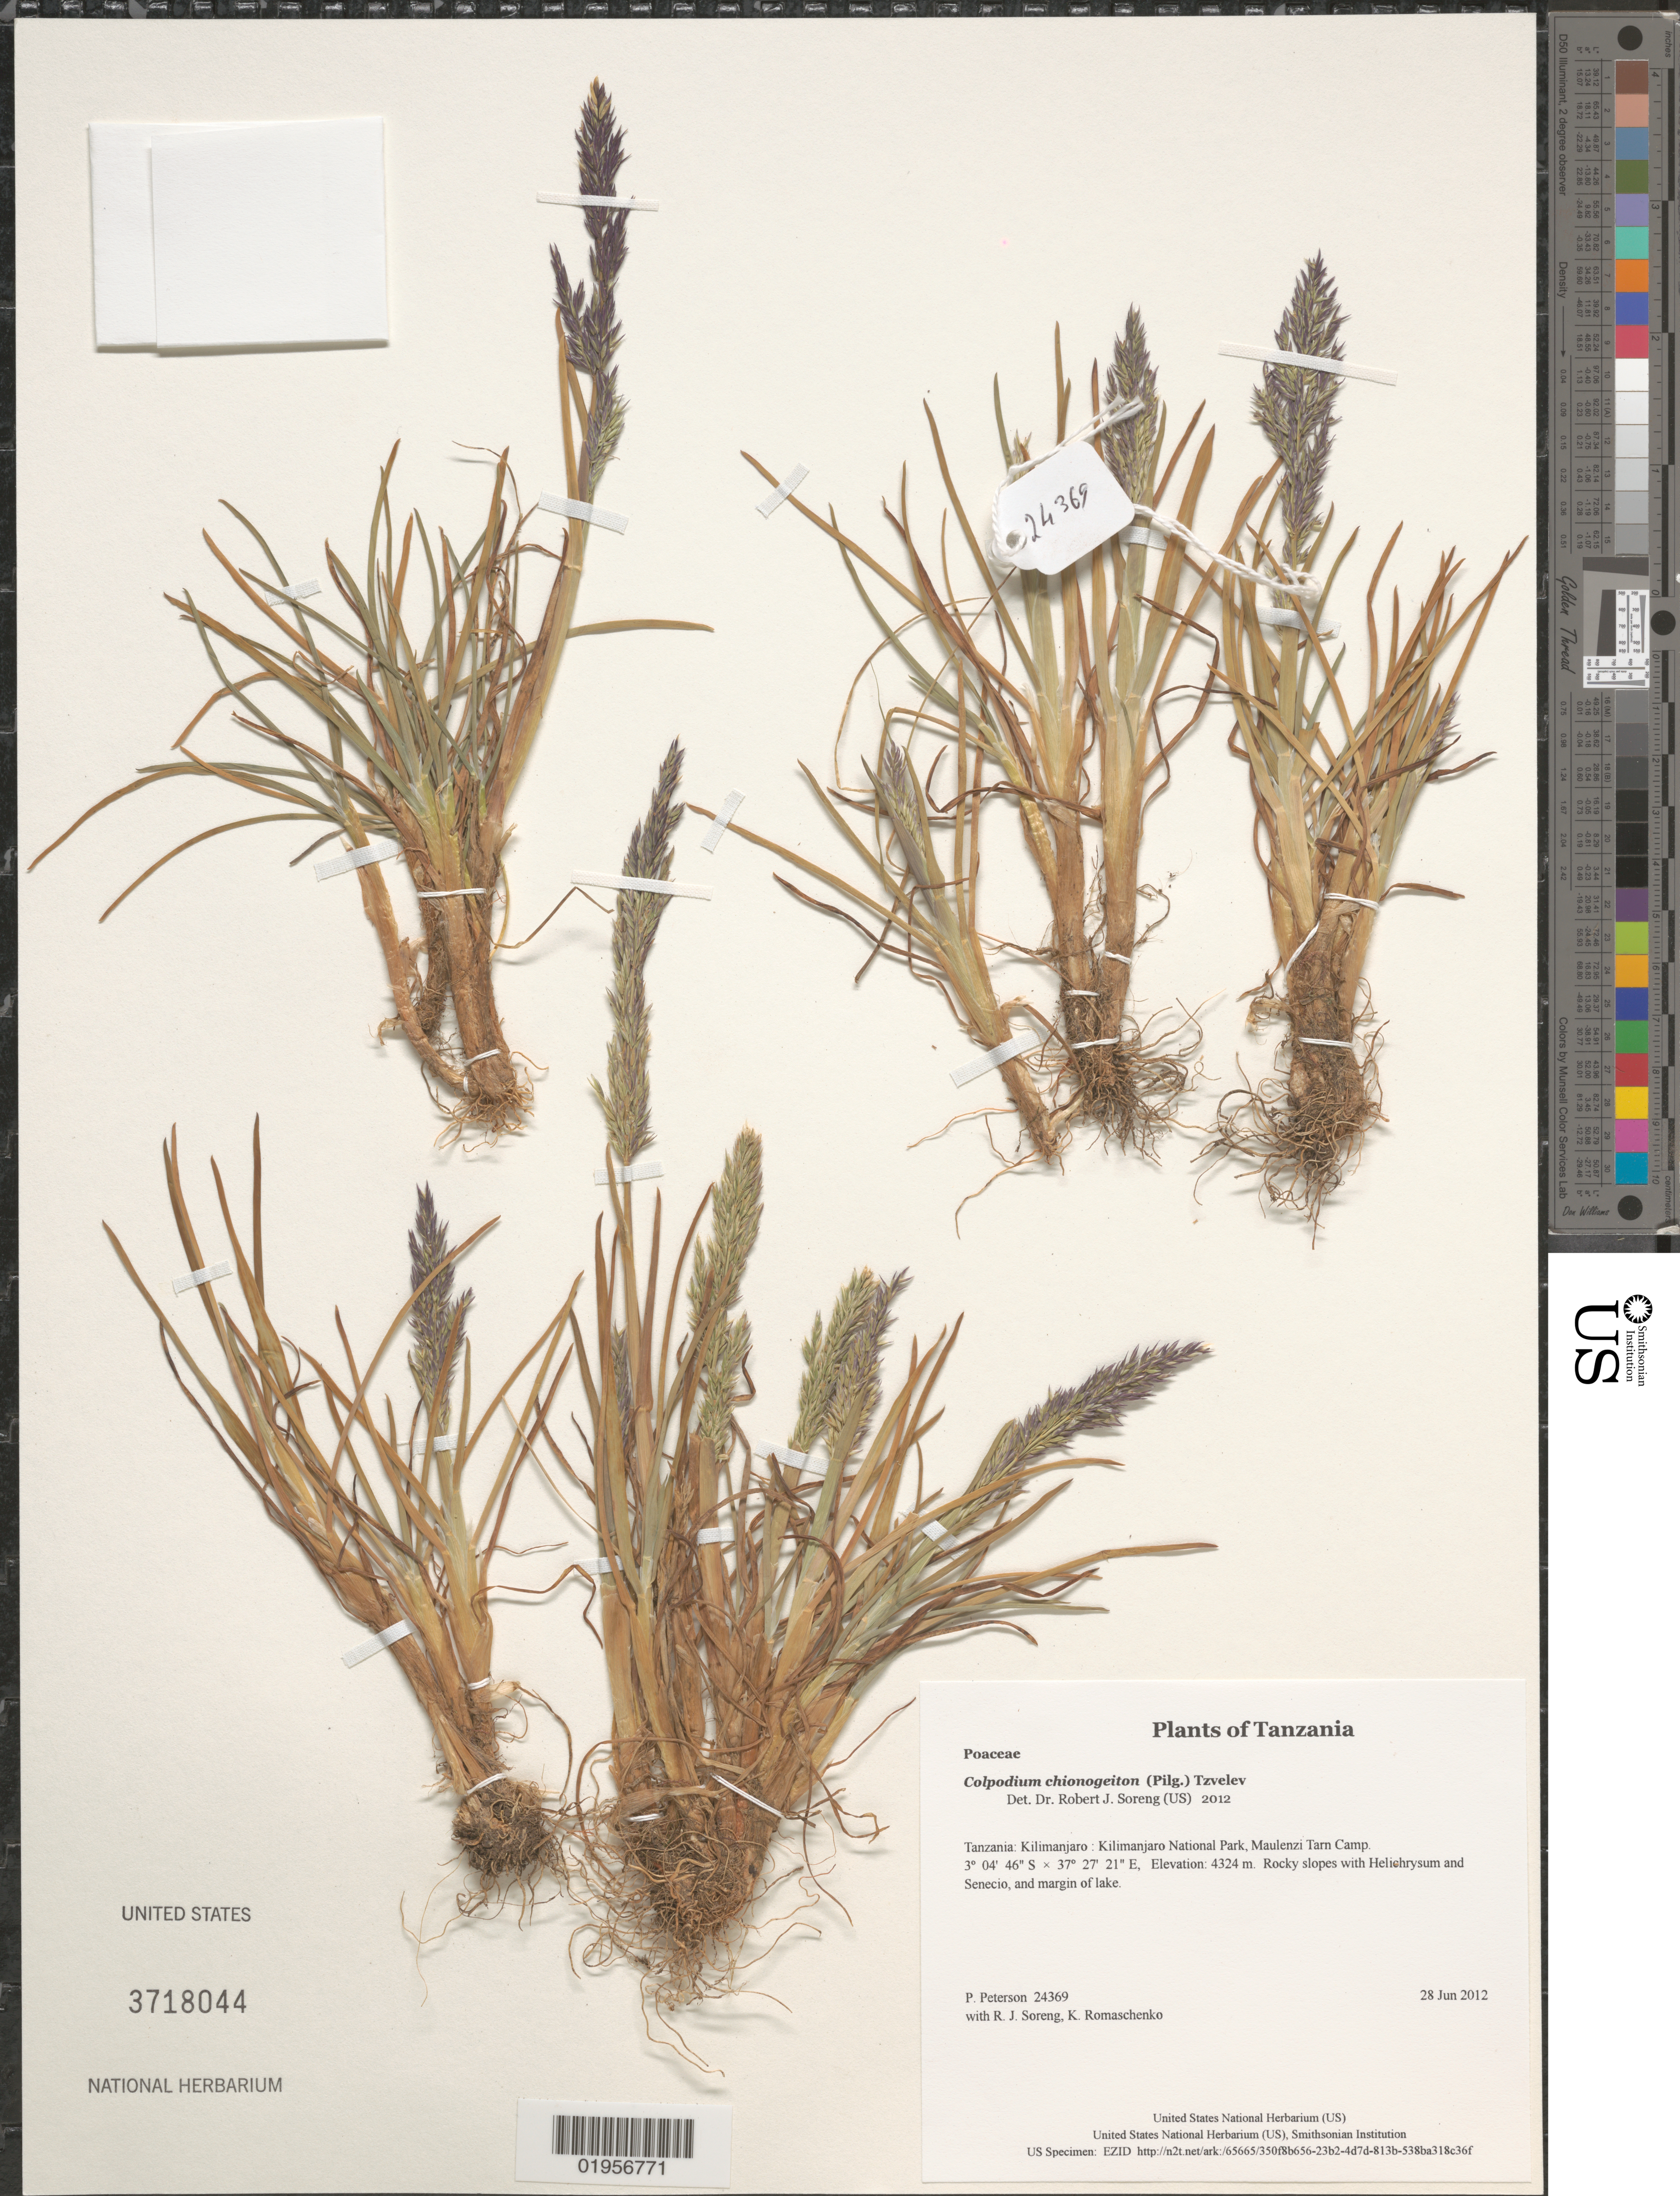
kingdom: Plantae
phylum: Tracheophyta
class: Liliopsida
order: Poales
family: Poaceae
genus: Colpodium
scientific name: Colpodium chionogeiton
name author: (Pilg.) Tzvelev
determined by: Soreng, Robert J., Research Associate (BOT), Smithsonian Institution - National Museum of Natural History (UNITED STATES)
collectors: P. M. Peterson, R. J. Soreng & K. Romaschenko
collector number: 24369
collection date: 2012-06-28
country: Tanzania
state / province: Kilimanjaro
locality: Kilimanjaro National Park, Maulenzi Tarn Camp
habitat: Rocky slopes with Helichrysum and Senecio, and margin of lake.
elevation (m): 4324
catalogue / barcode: US 3718044